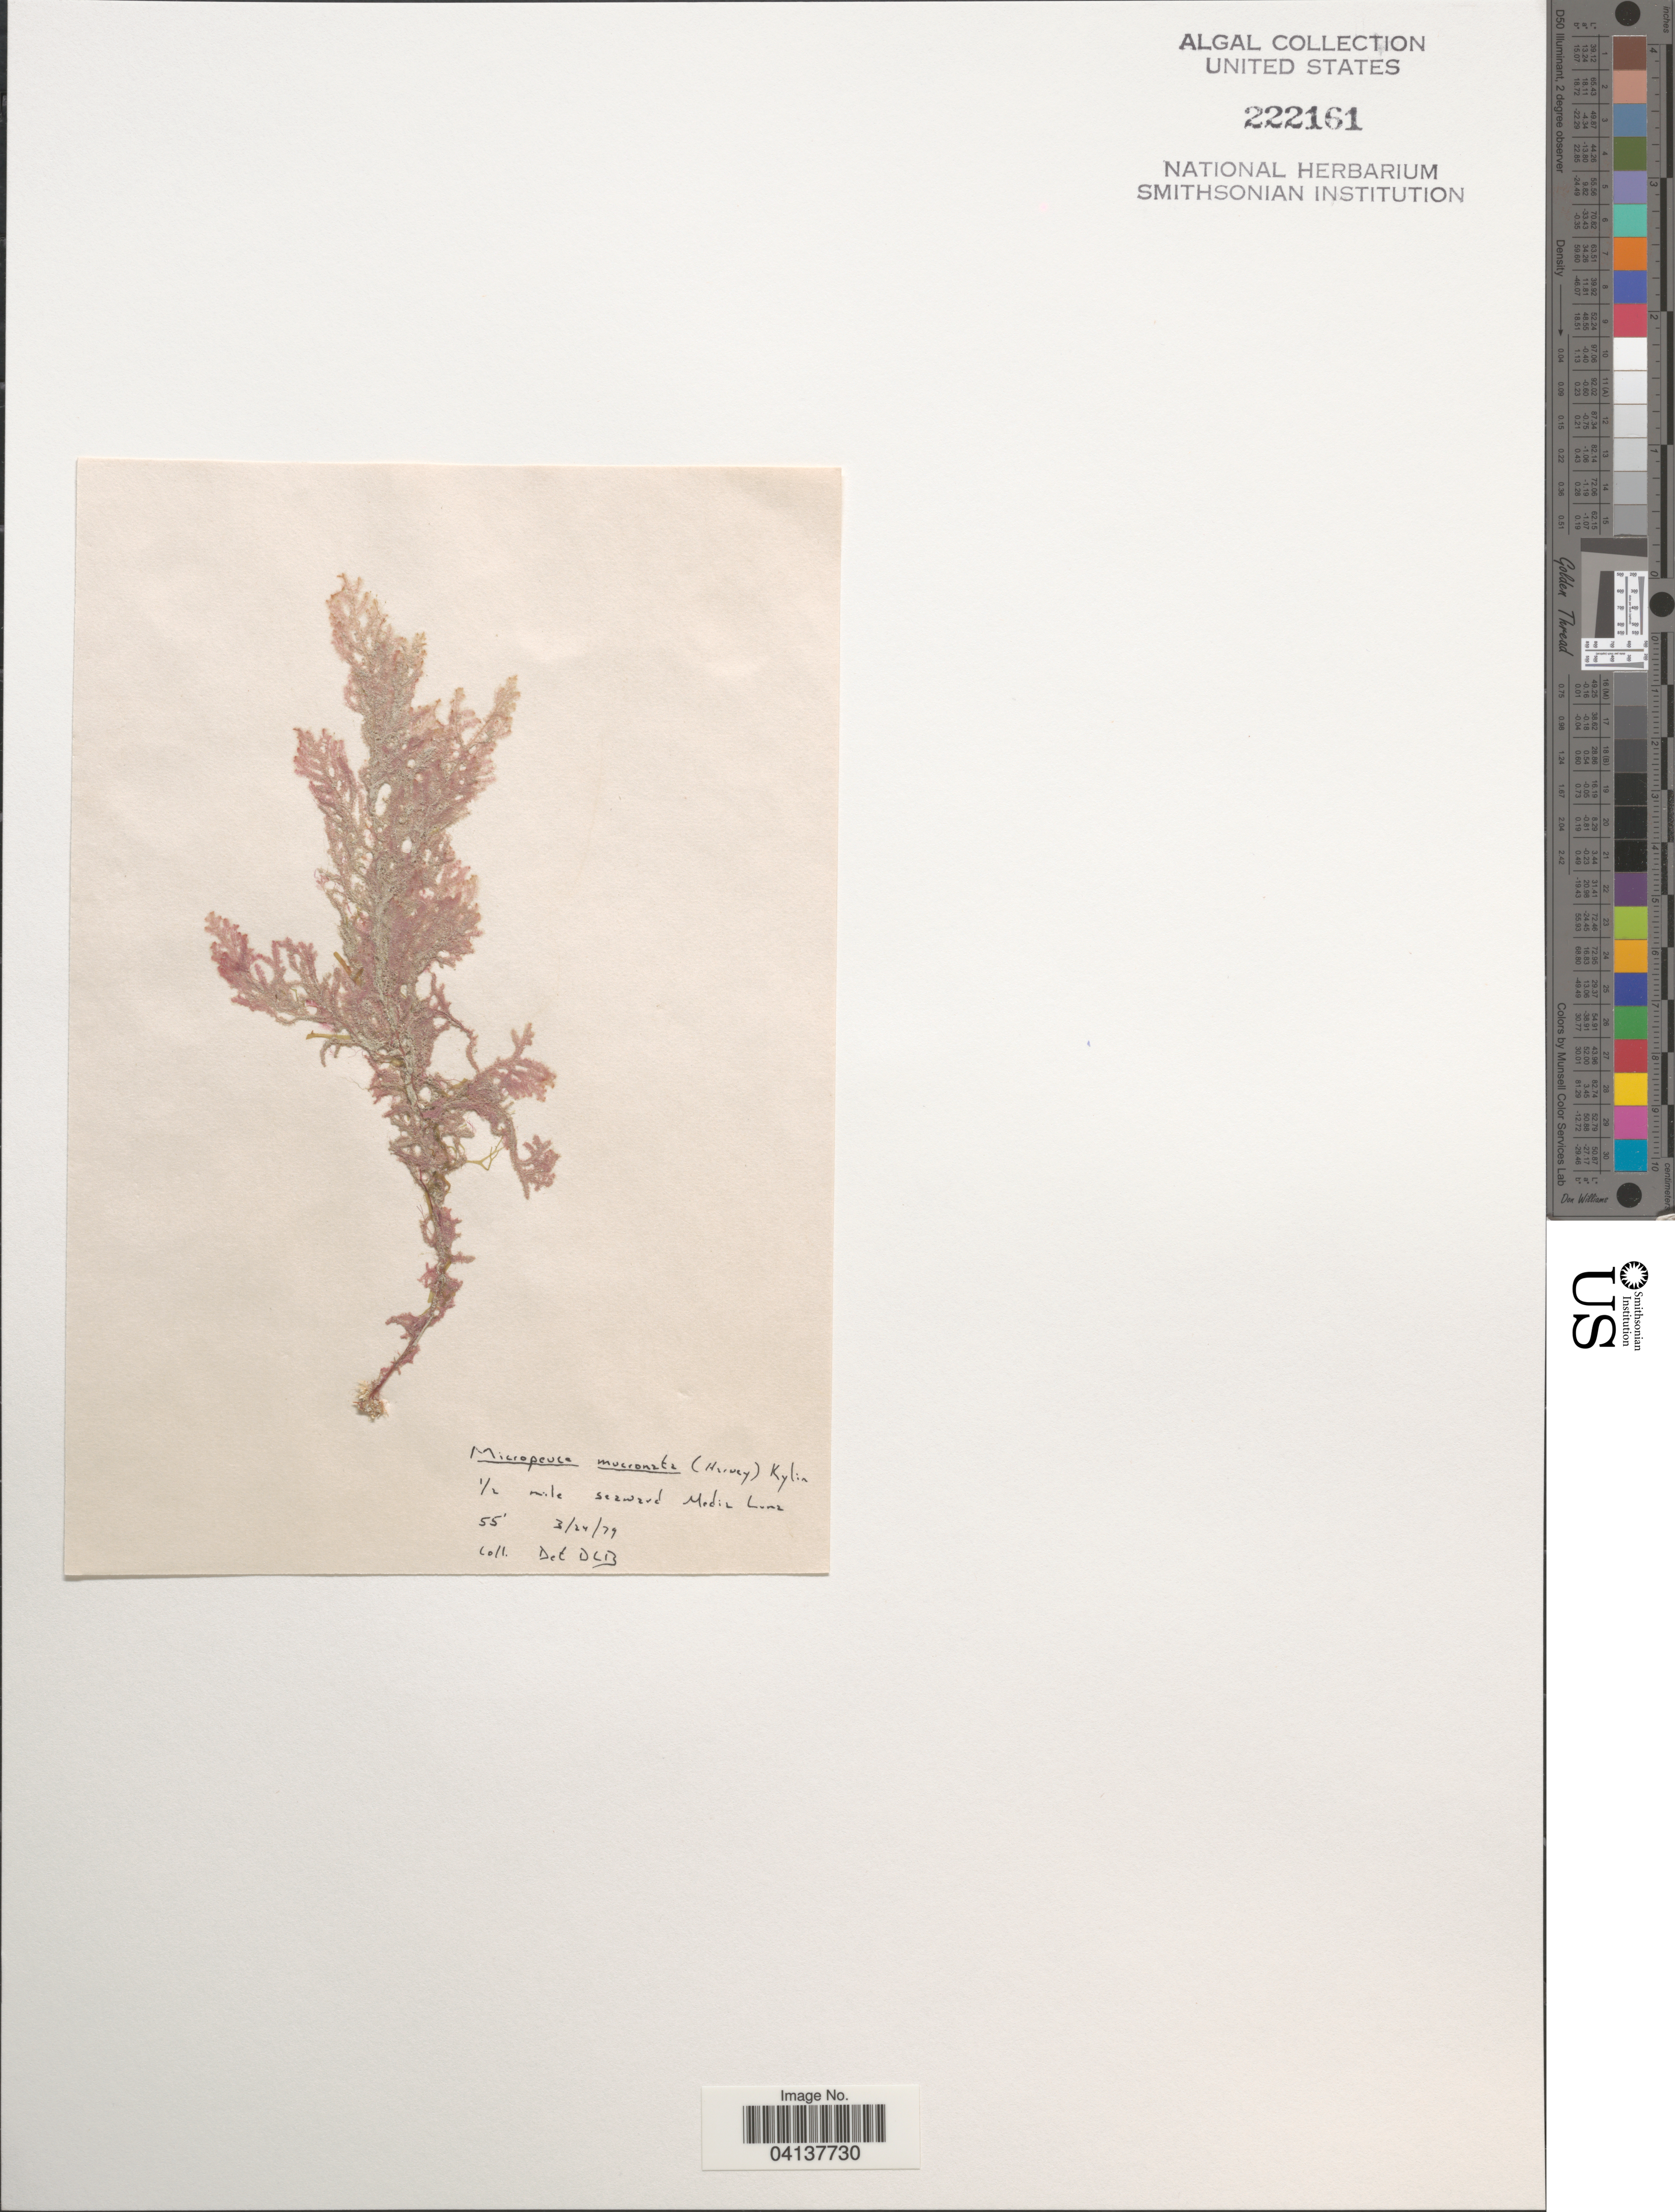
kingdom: Plantae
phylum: Rhodophyta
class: Florideophyceae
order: Ceramiales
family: Rhodomelaceae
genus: Heterodasya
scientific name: Heterodasya mucronata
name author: (Harv.) M.J. Wynne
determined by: Algae name updating Project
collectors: D. L. B.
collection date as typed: Transcribed d/m/y: 24/3/79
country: Puerto Rico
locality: ½ mi seaward Media Luna Reef.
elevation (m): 17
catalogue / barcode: US 222161